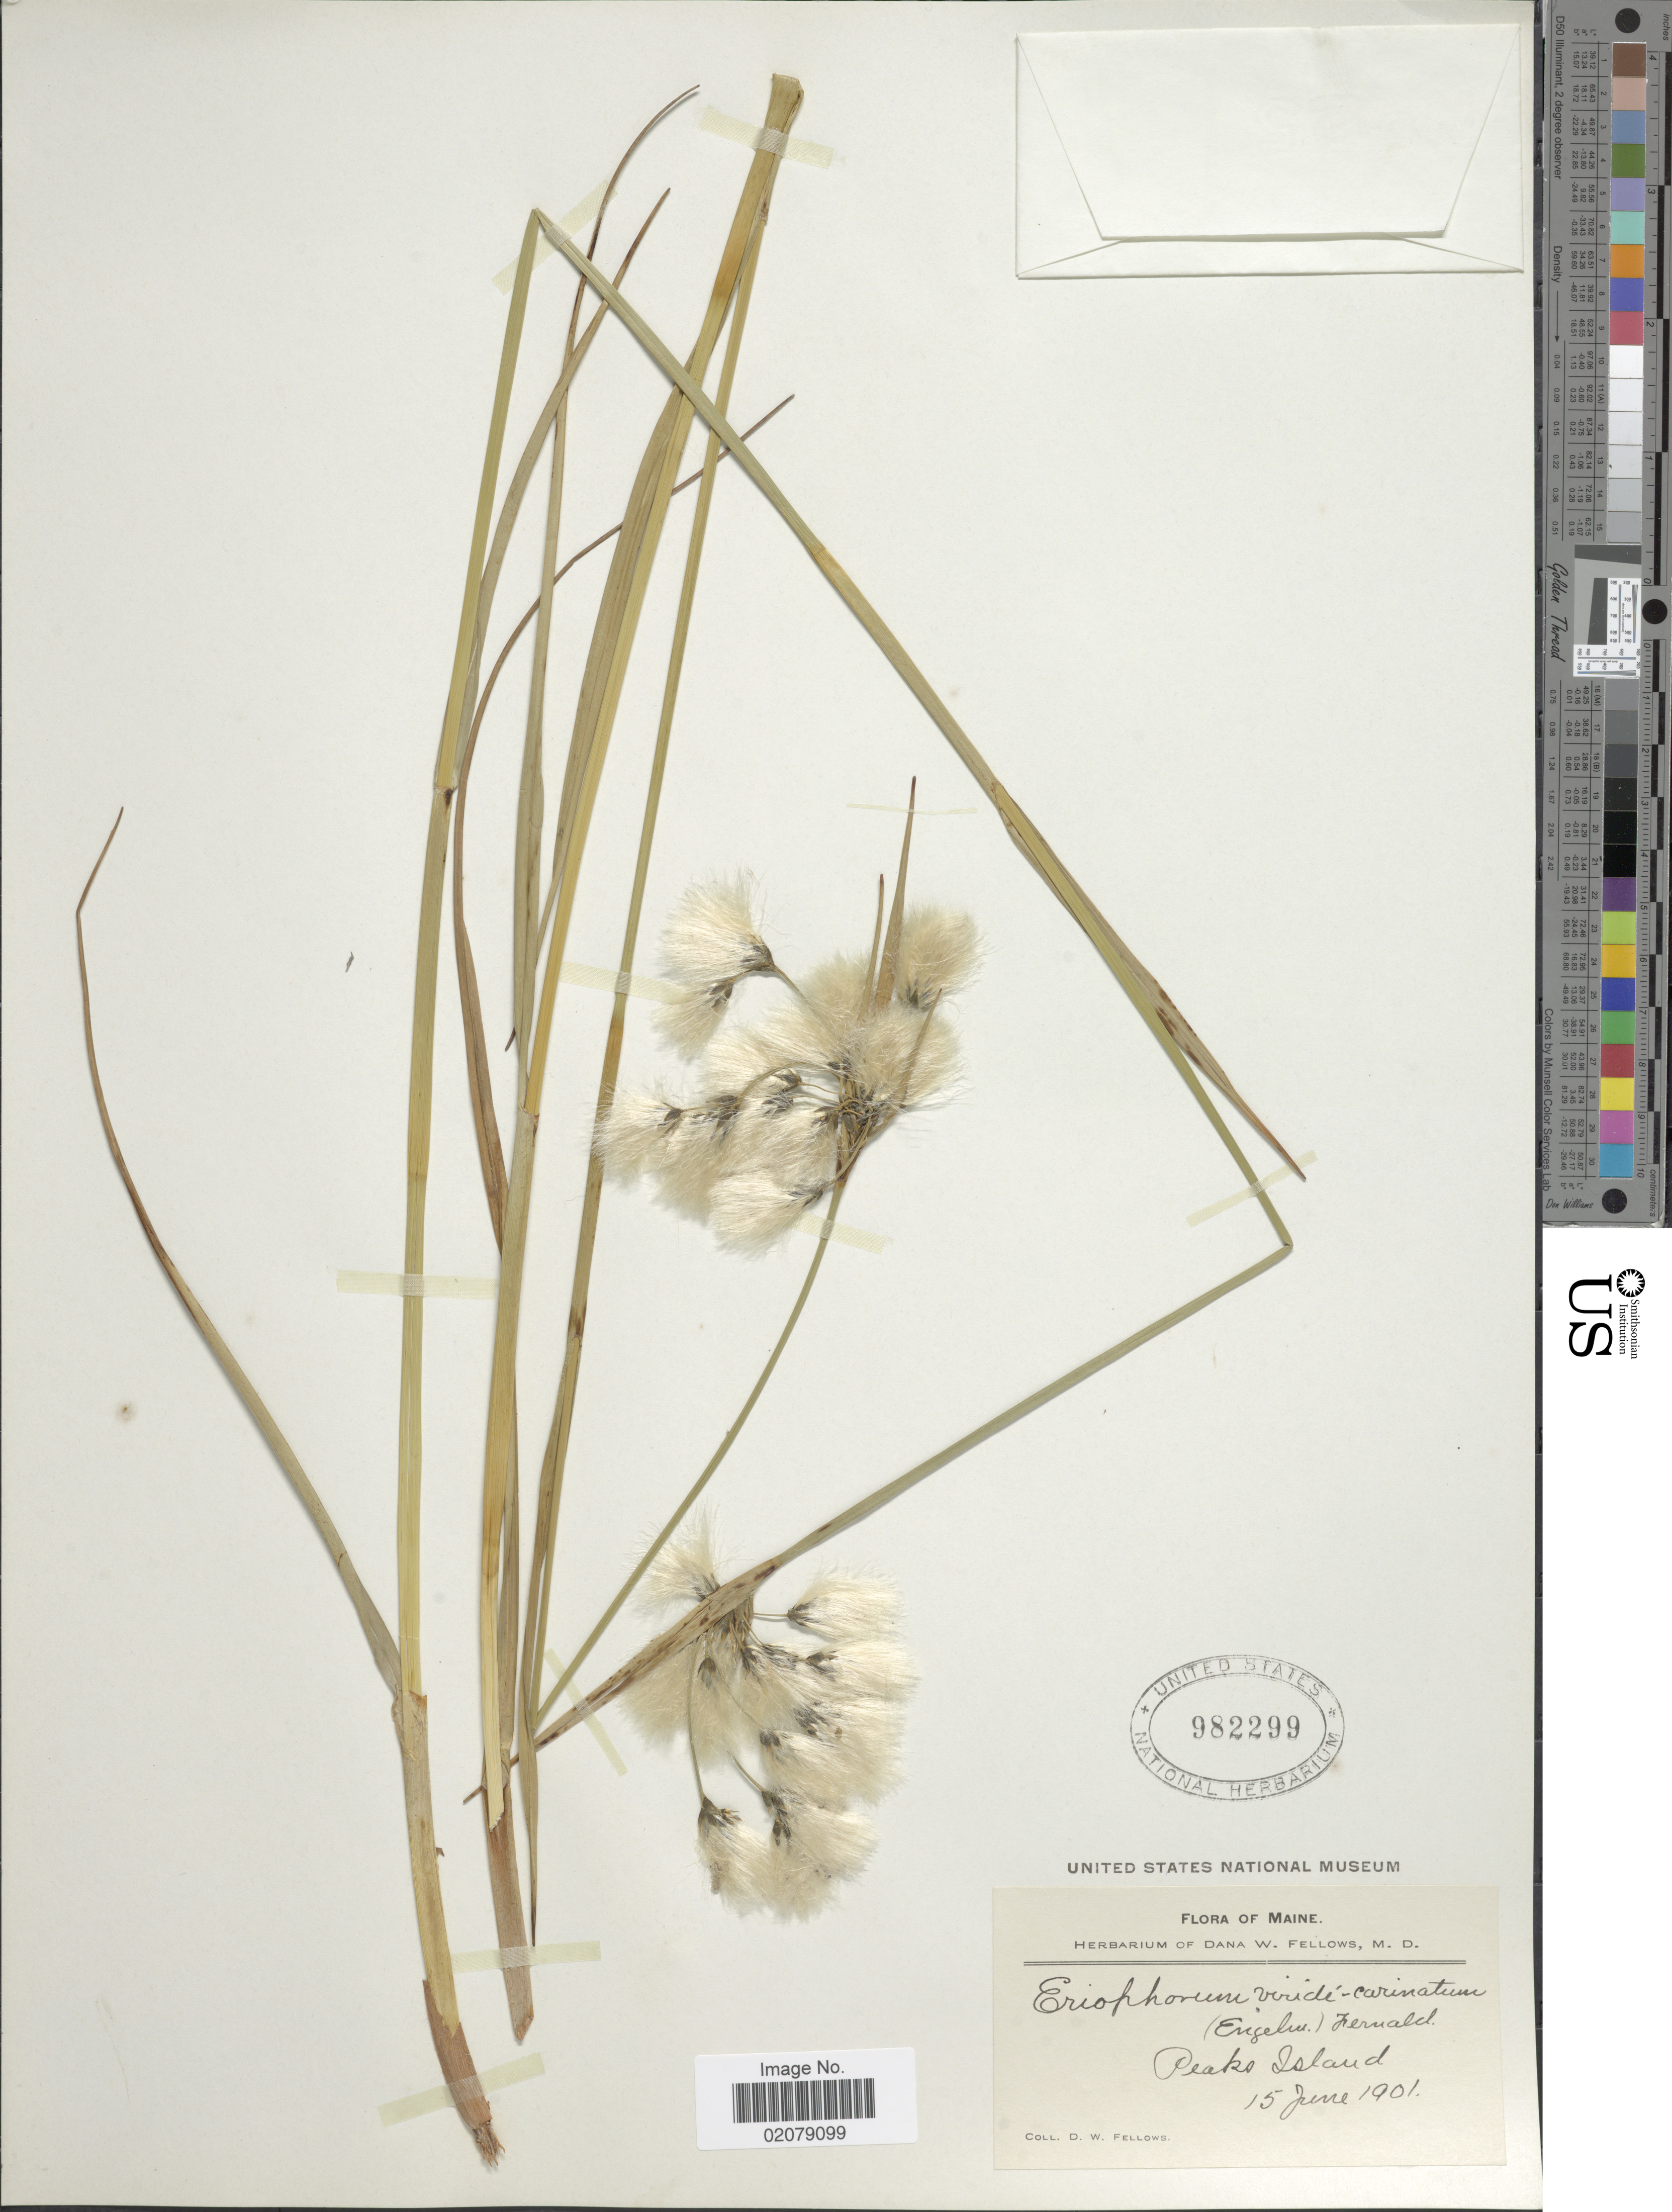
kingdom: Plantae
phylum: Tracheophyta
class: Liliopsida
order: Poales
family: Cyperaceae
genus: Eriophorum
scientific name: Eriophorum viridicarinatum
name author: (Englem.) Fernald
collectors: D. W. Fellows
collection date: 1901-06-15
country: United States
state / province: Maine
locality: Peaks Island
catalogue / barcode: US 982299